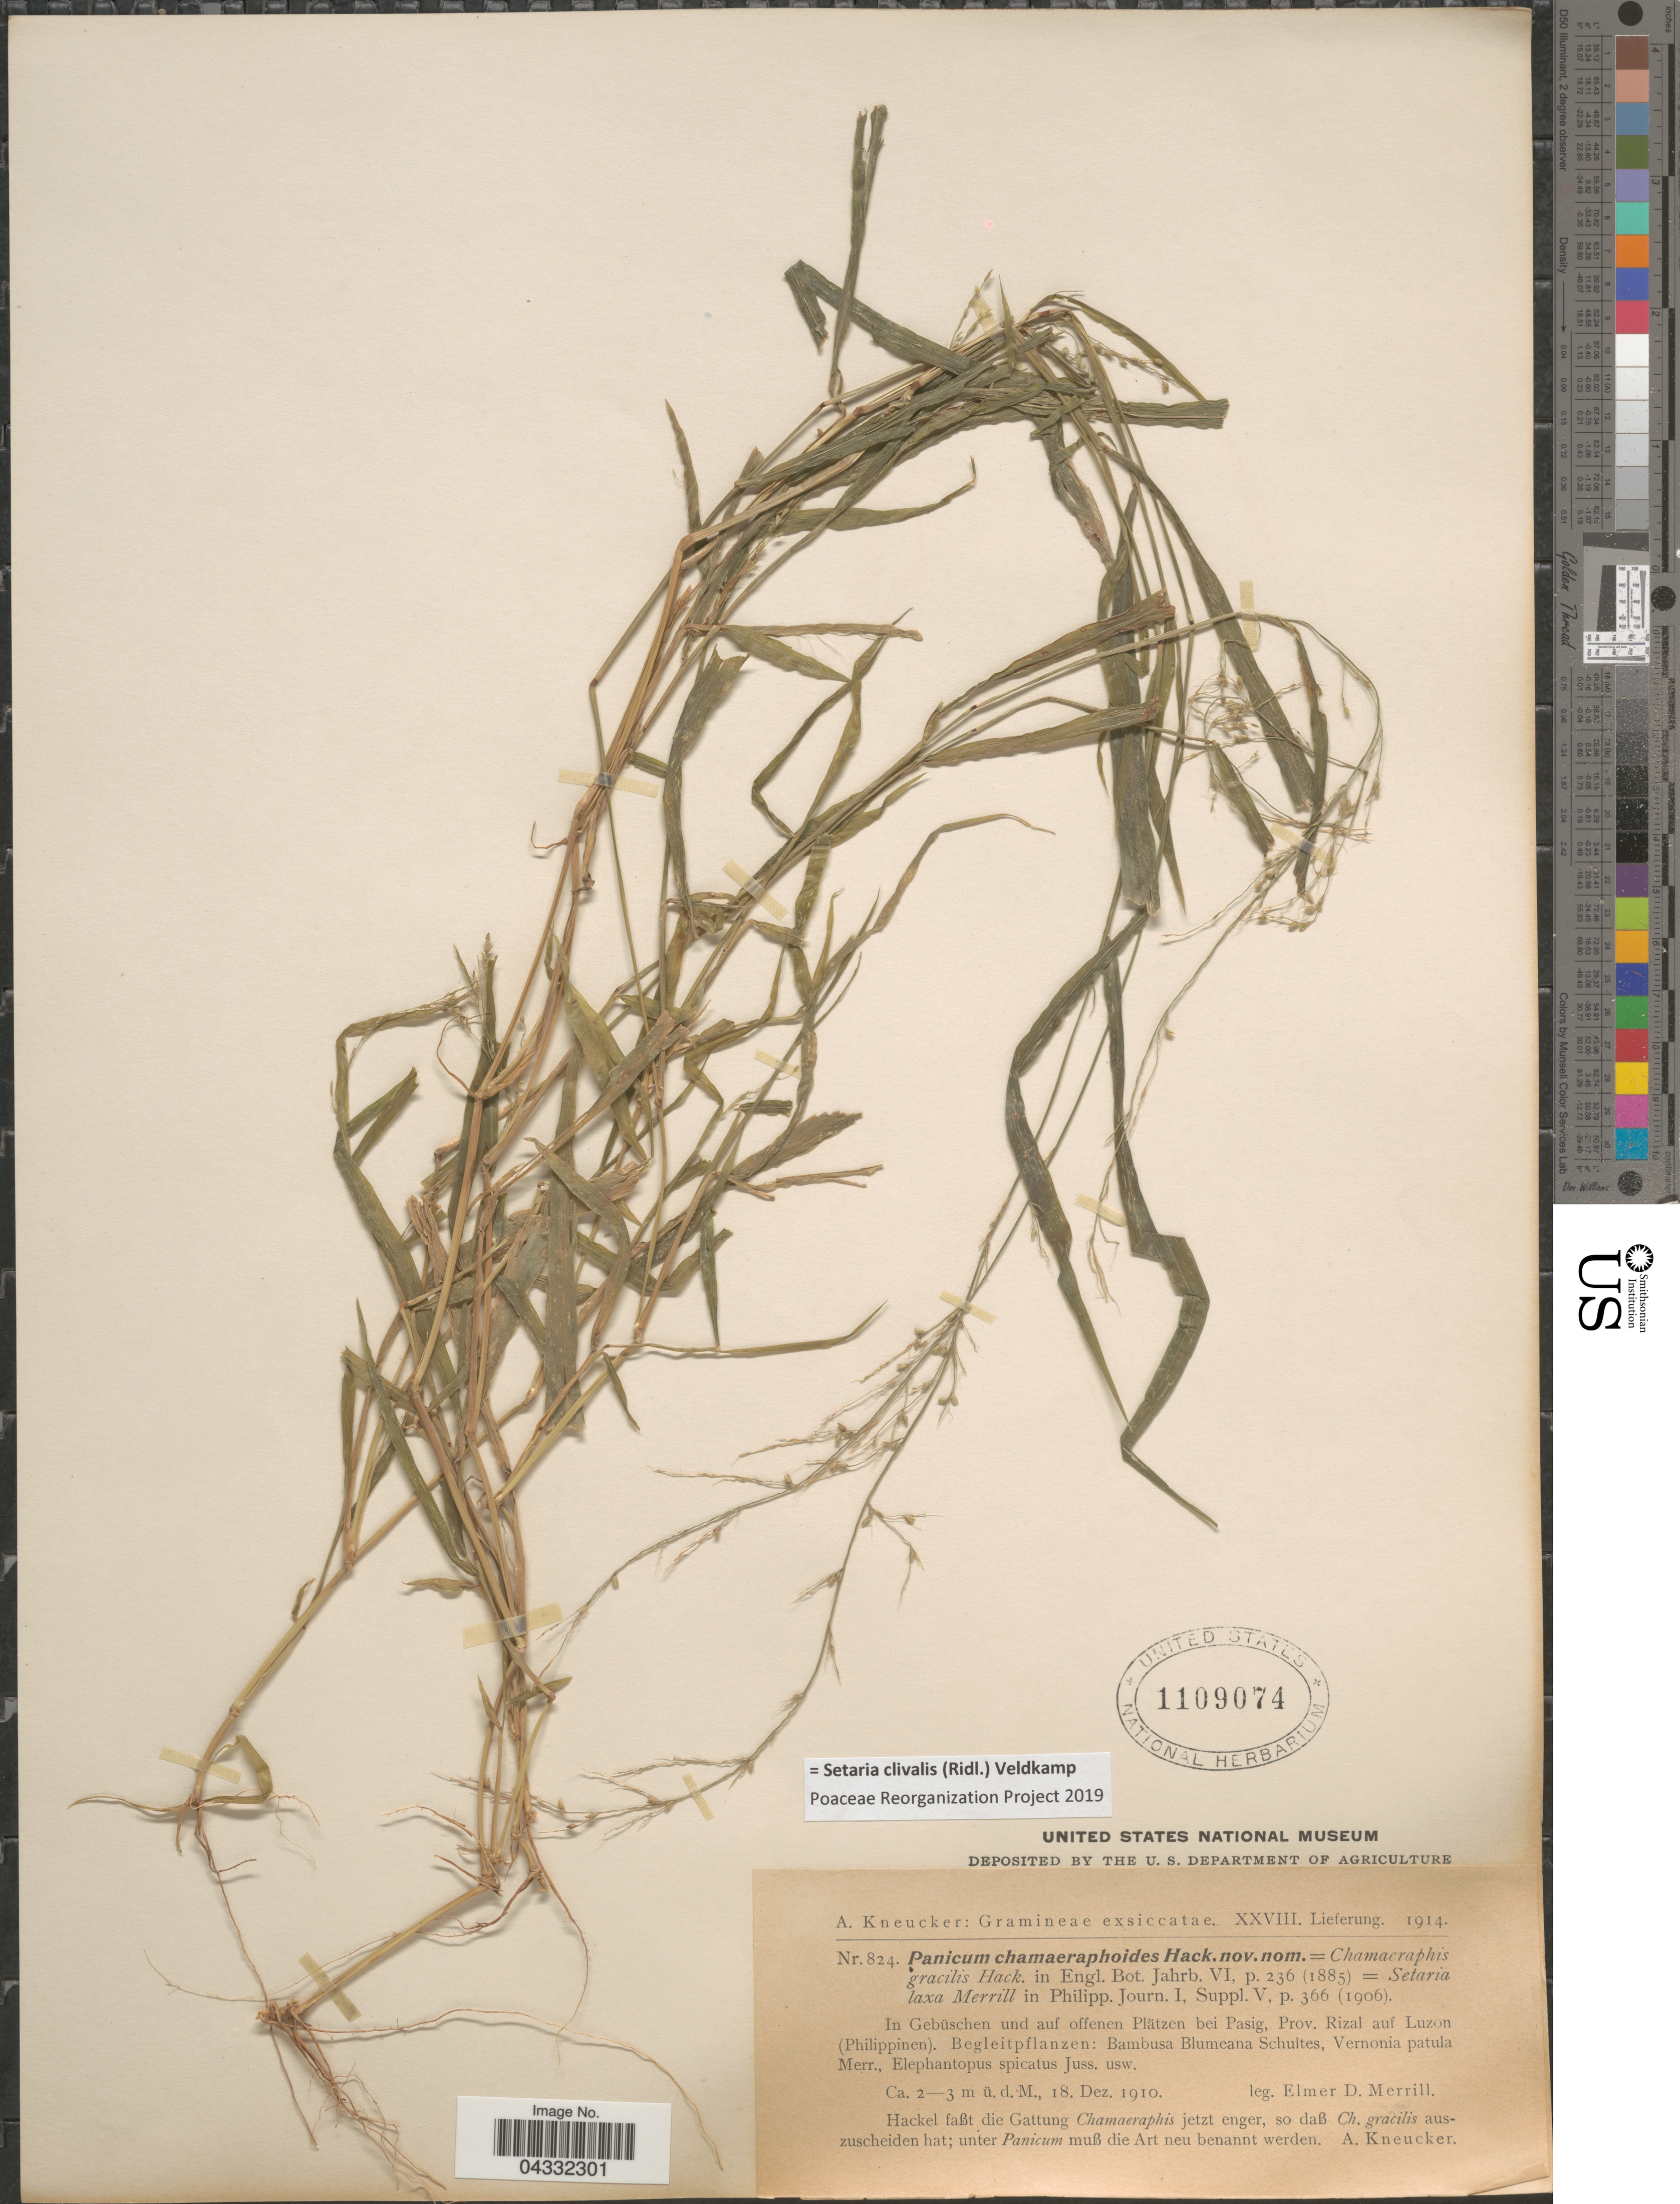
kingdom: Plantae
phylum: Tracheophyta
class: Liliopsida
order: Poales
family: Poaceae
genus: Setaria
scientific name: Setaria clivalis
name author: (Ridl.) Veldkamp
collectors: E. D. Merrill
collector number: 824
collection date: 1910-12-18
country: Philippines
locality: In Gebüschen und auf offenen Plätzen bei Pasig, Prov. Rizal auf Luzon (Philippinen).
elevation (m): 2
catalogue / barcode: US 1109074